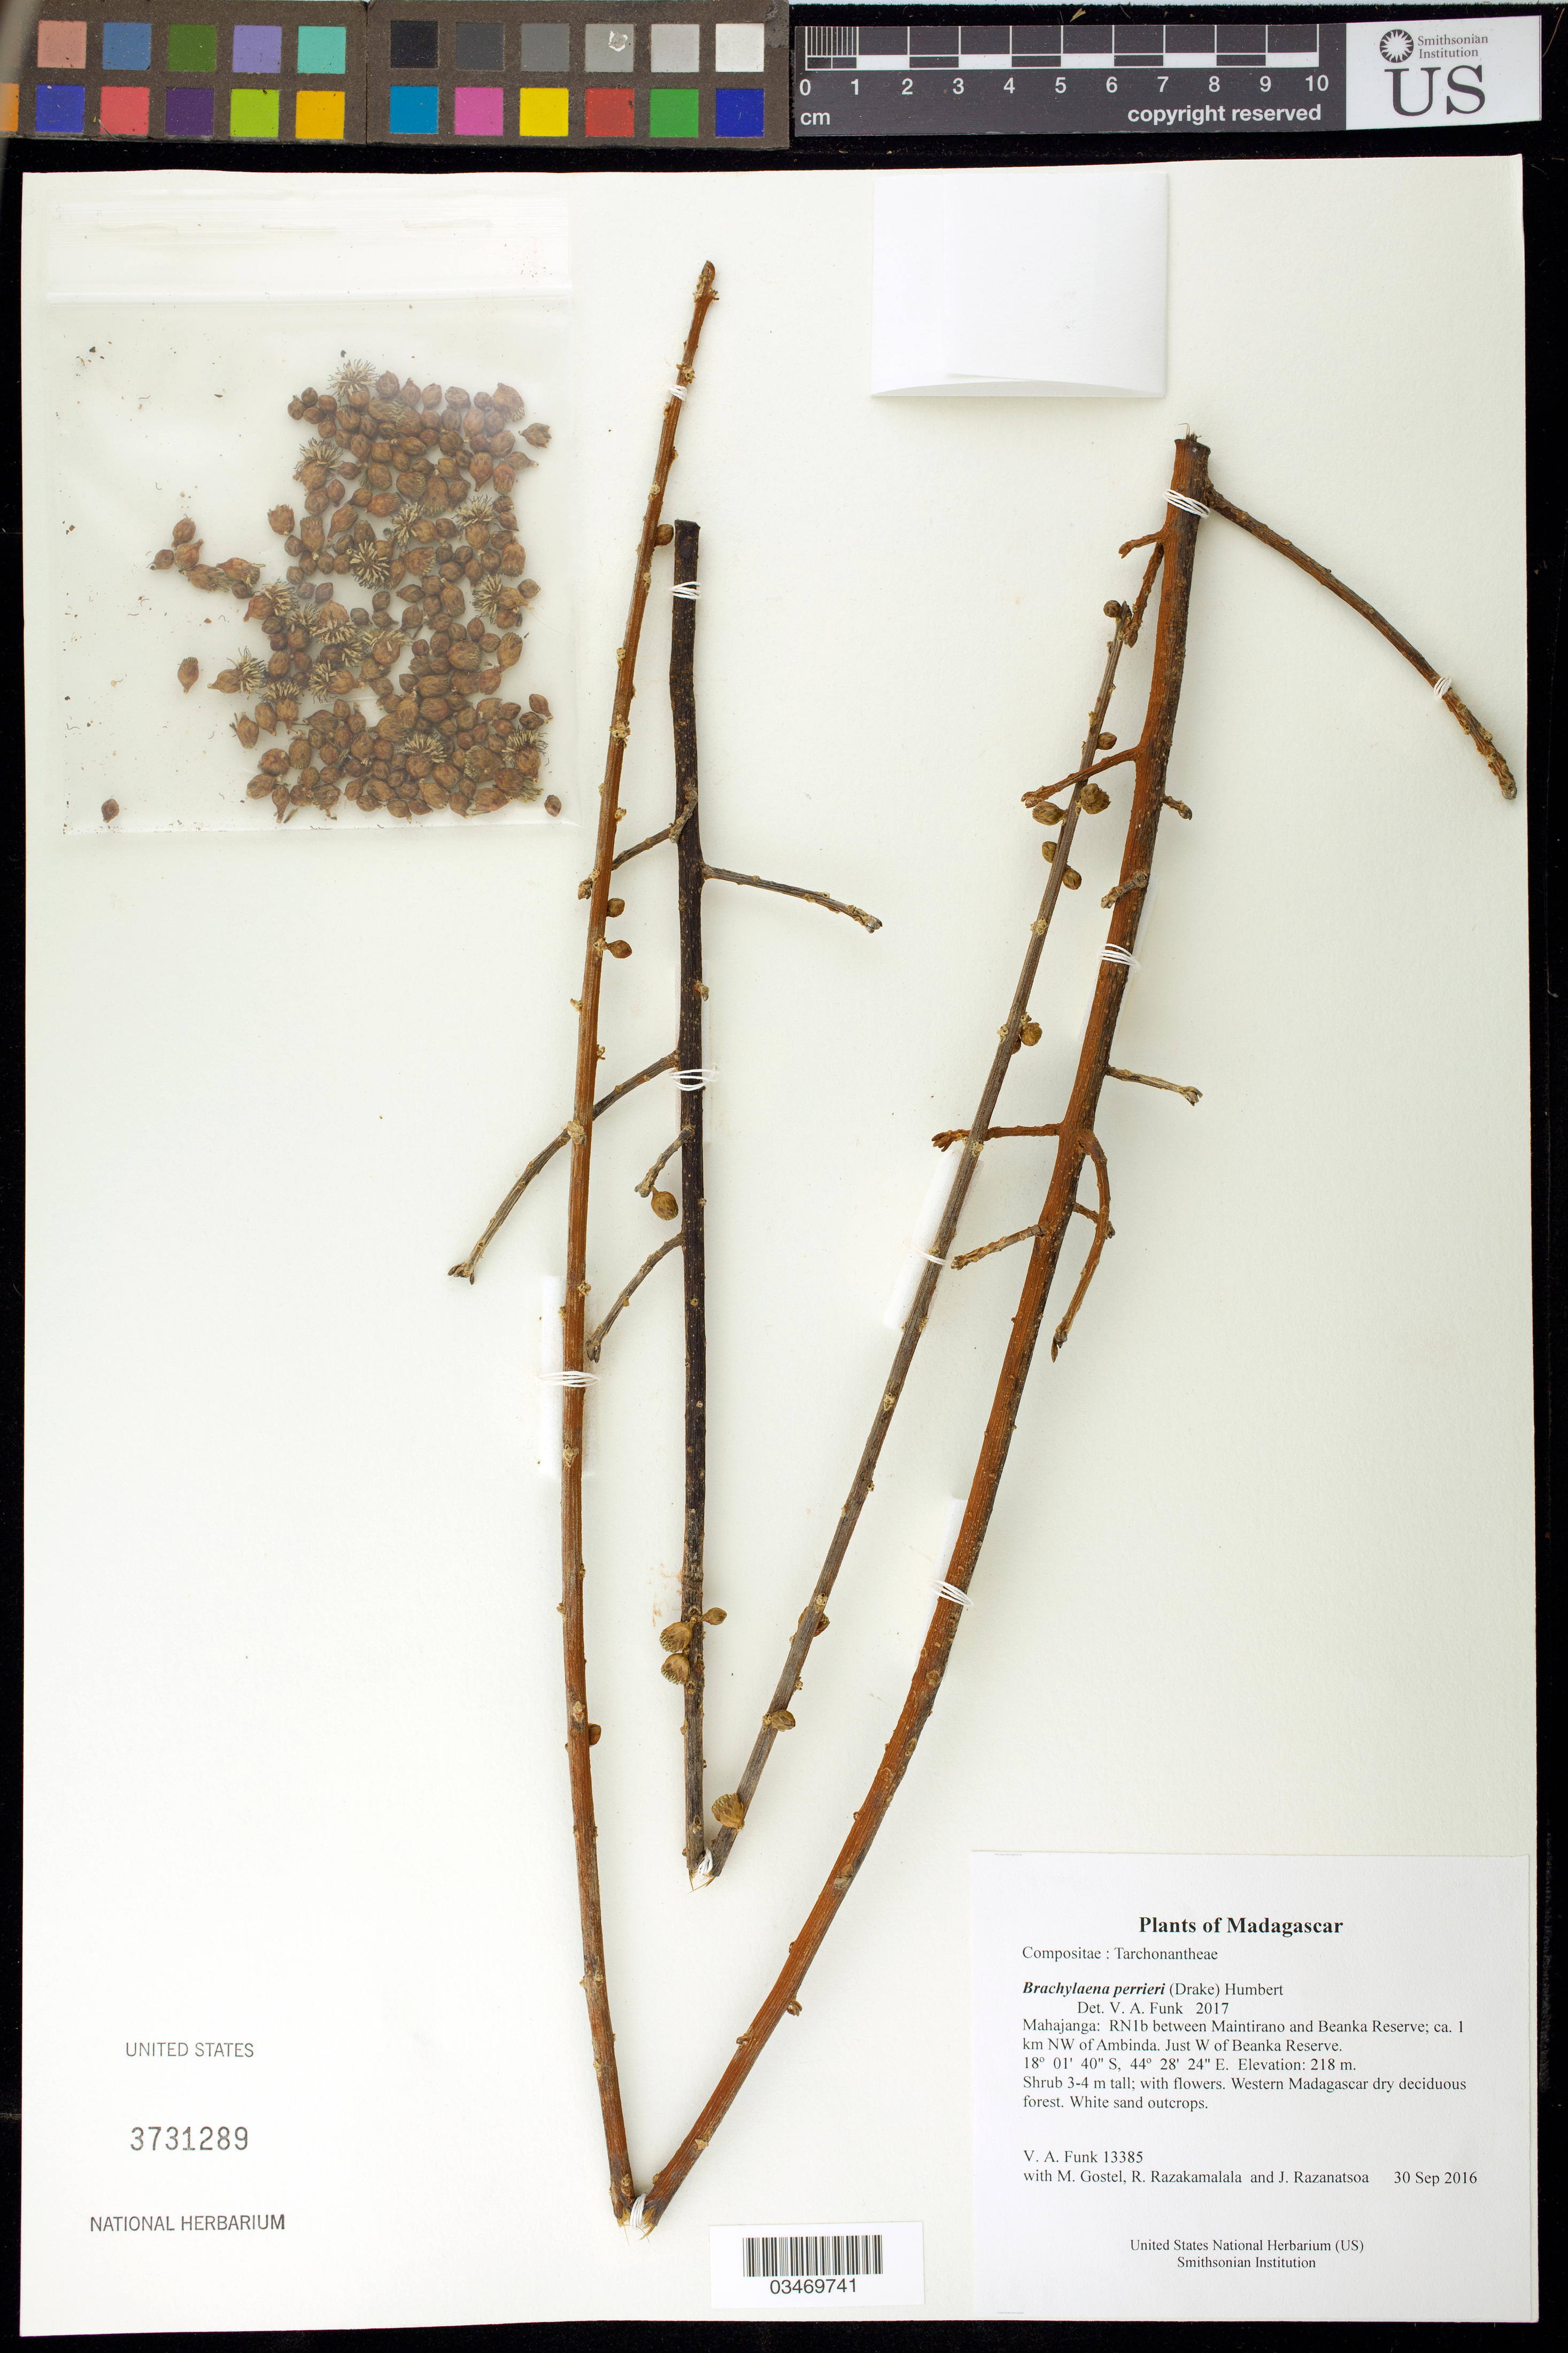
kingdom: Plantae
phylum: Tracheophyta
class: Magnoliopsida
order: Asterales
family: Asteraceae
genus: Brachylaena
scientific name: Brachylaena perrieri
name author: (Drake) Humbert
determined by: Funk, Vicki A., (BOT), Smithsonian Institution - National Museum of Natural History (UNITED STATES)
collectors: M. R. Gostel, R. Razakamalala & J. Razanatsoa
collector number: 13385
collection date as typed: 30 Sep 2016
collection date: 2016-09-30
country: Madagascar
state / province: Melaky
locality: RN1b between Maintirano and Beanka Reserve; ca. 1 km NW of Ambinda. Just W of Beanka Reserve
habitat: Western Madagascar dry deciduous forest. White sand outcrops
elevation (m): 218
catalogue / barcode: US 3731289